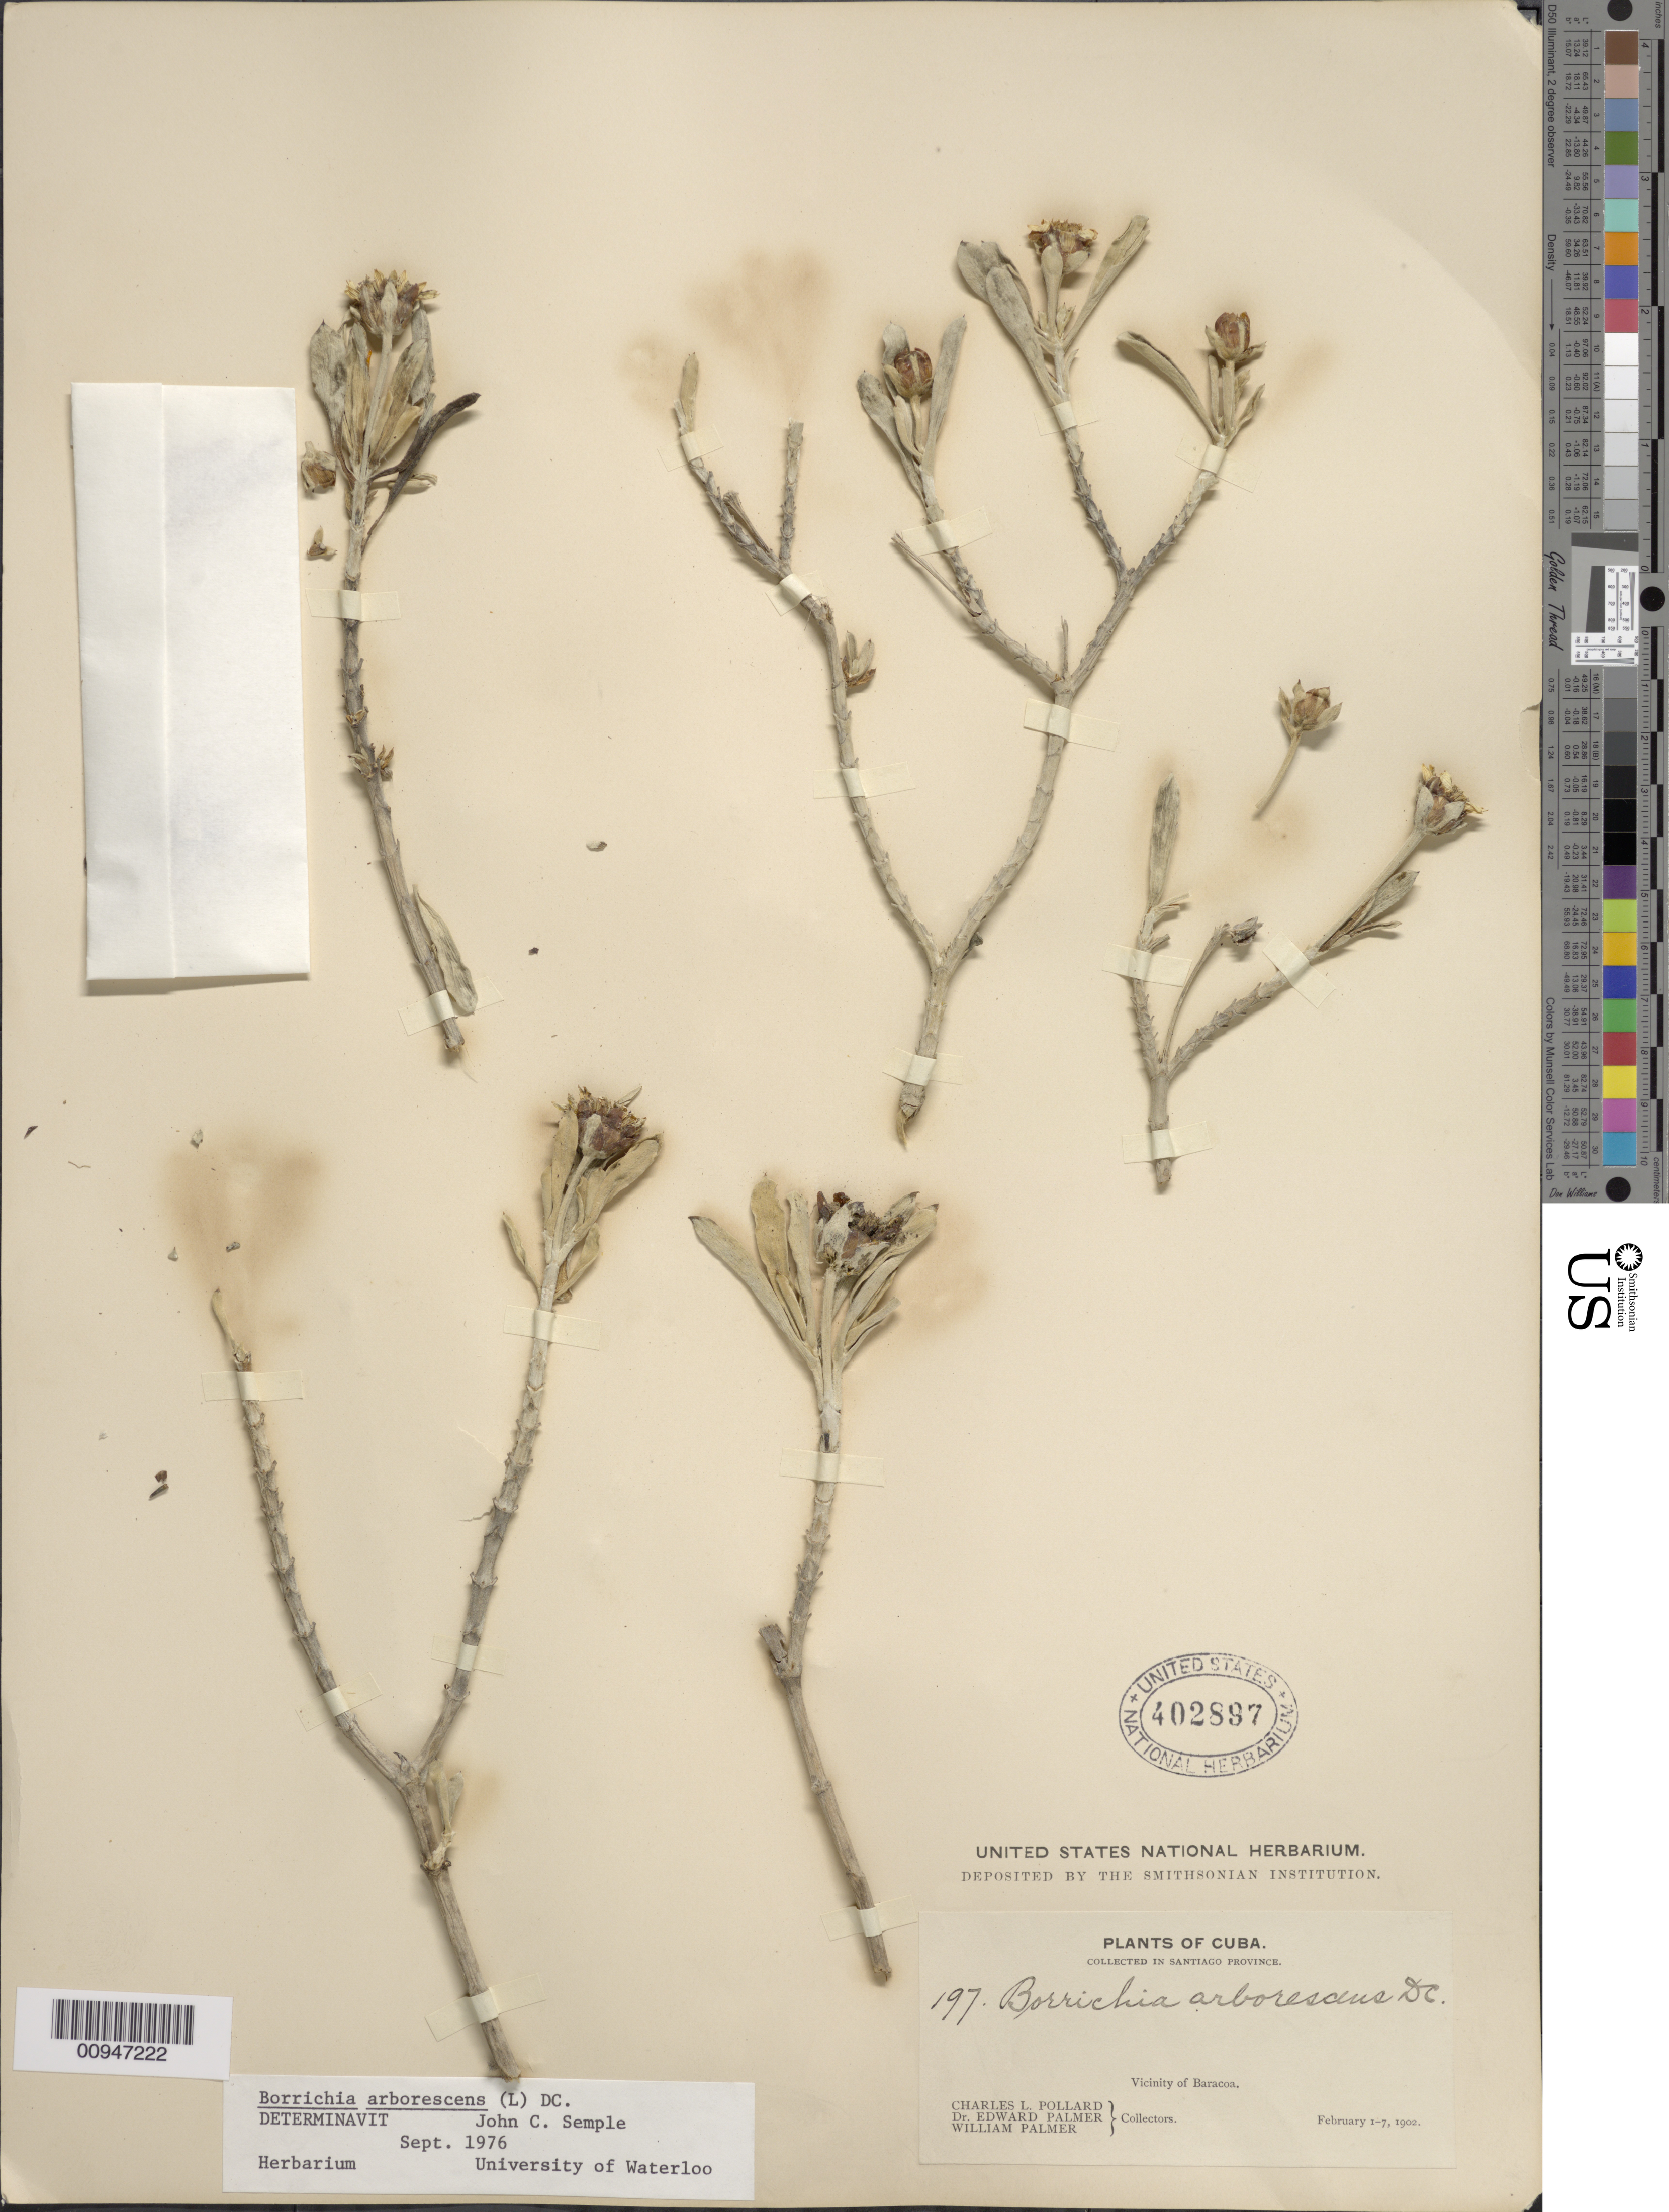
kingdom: Plantae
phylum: Tracheophyta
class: Magnoliopsida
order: Asterales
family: Asteraceae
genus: Borrichia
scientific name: Borrichia arborescens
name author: (L.) DC.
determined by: Semple, J. C.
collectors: C. L. Pollard, E. Palmer & W. Palmer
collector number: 197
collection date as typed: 01 Feb 1902 to 07 Feb 1902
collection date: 1902-02-01/1902-02-07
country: Cuba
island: Cuba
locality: Vicinity of Baracoa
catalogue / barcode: US 402897